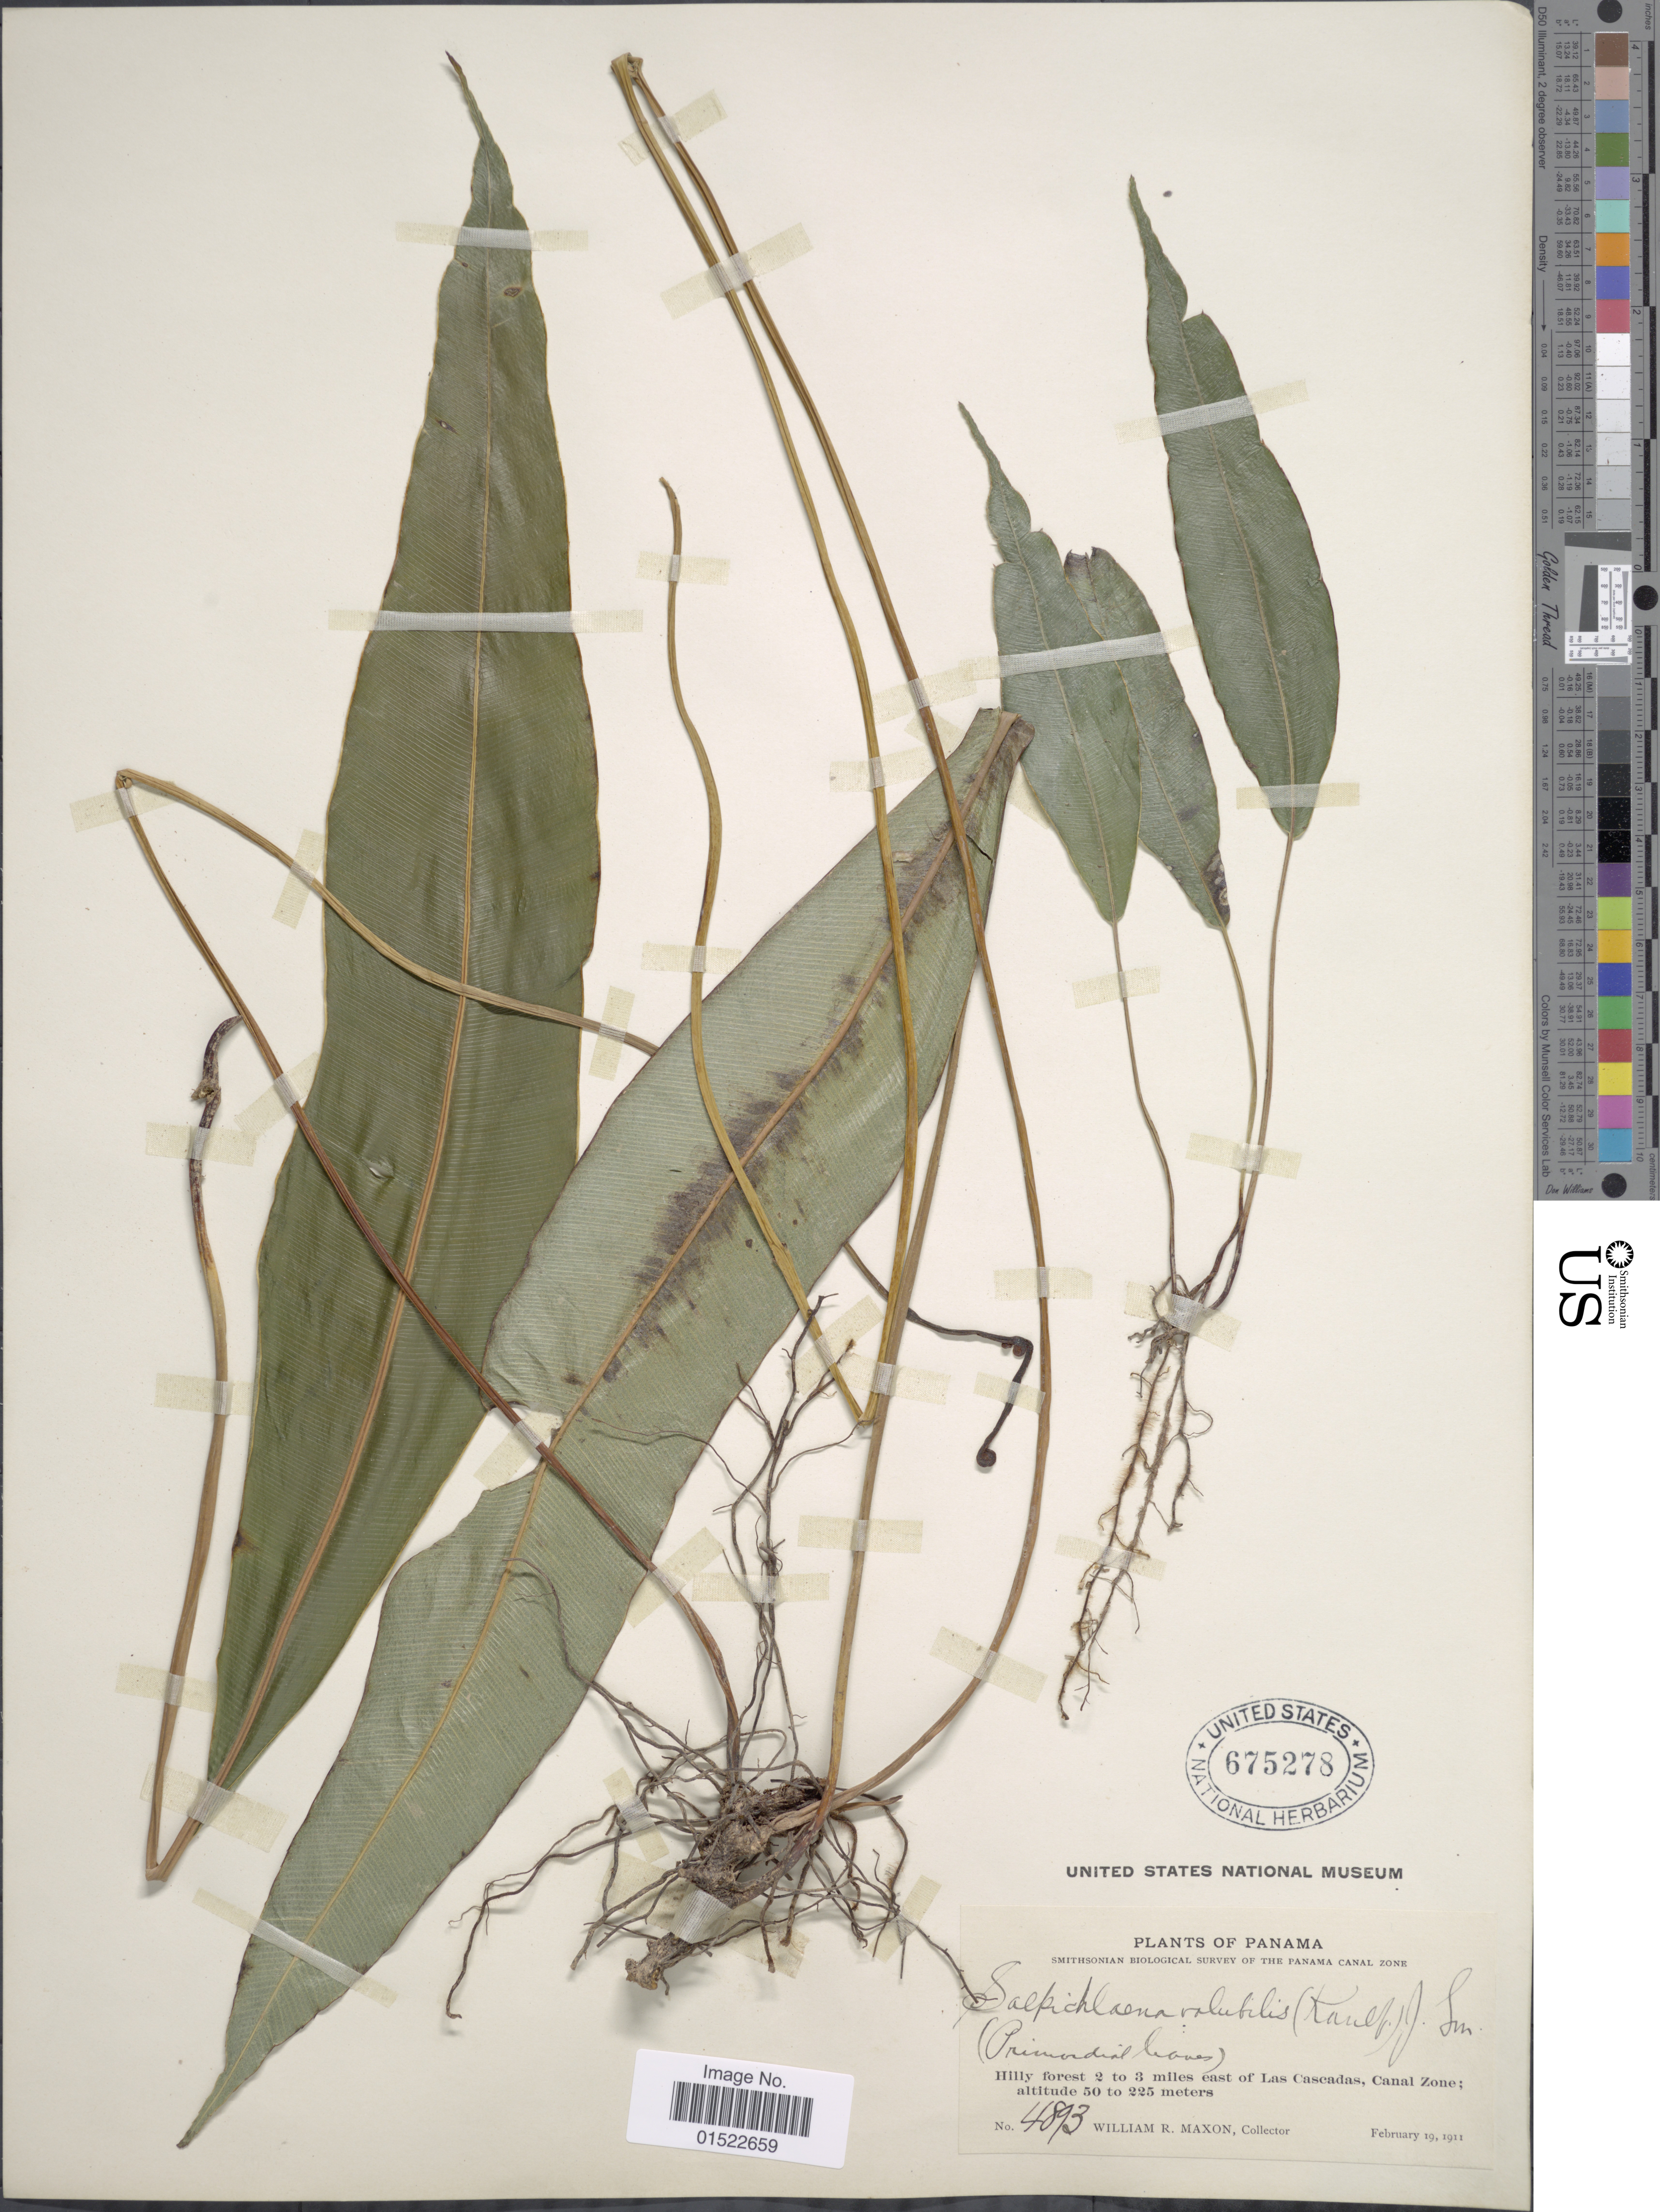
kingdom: Plantae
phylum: Tracheophyta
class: Polypodiopsida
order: Polypodiales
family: Blechnaceae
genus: Salpichlaena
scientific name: Salpichlaena volubilis subsp. volubilis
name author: (Kaulf.) J. Sm.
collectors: W. R. Maxon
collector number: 4893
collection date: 1911-02-19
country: Panama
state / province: Colón / Panamá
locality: Hilly forest 2 to 3 miles east of Las Cascadas, Canal Zone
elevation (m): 50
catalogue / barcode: US 675278